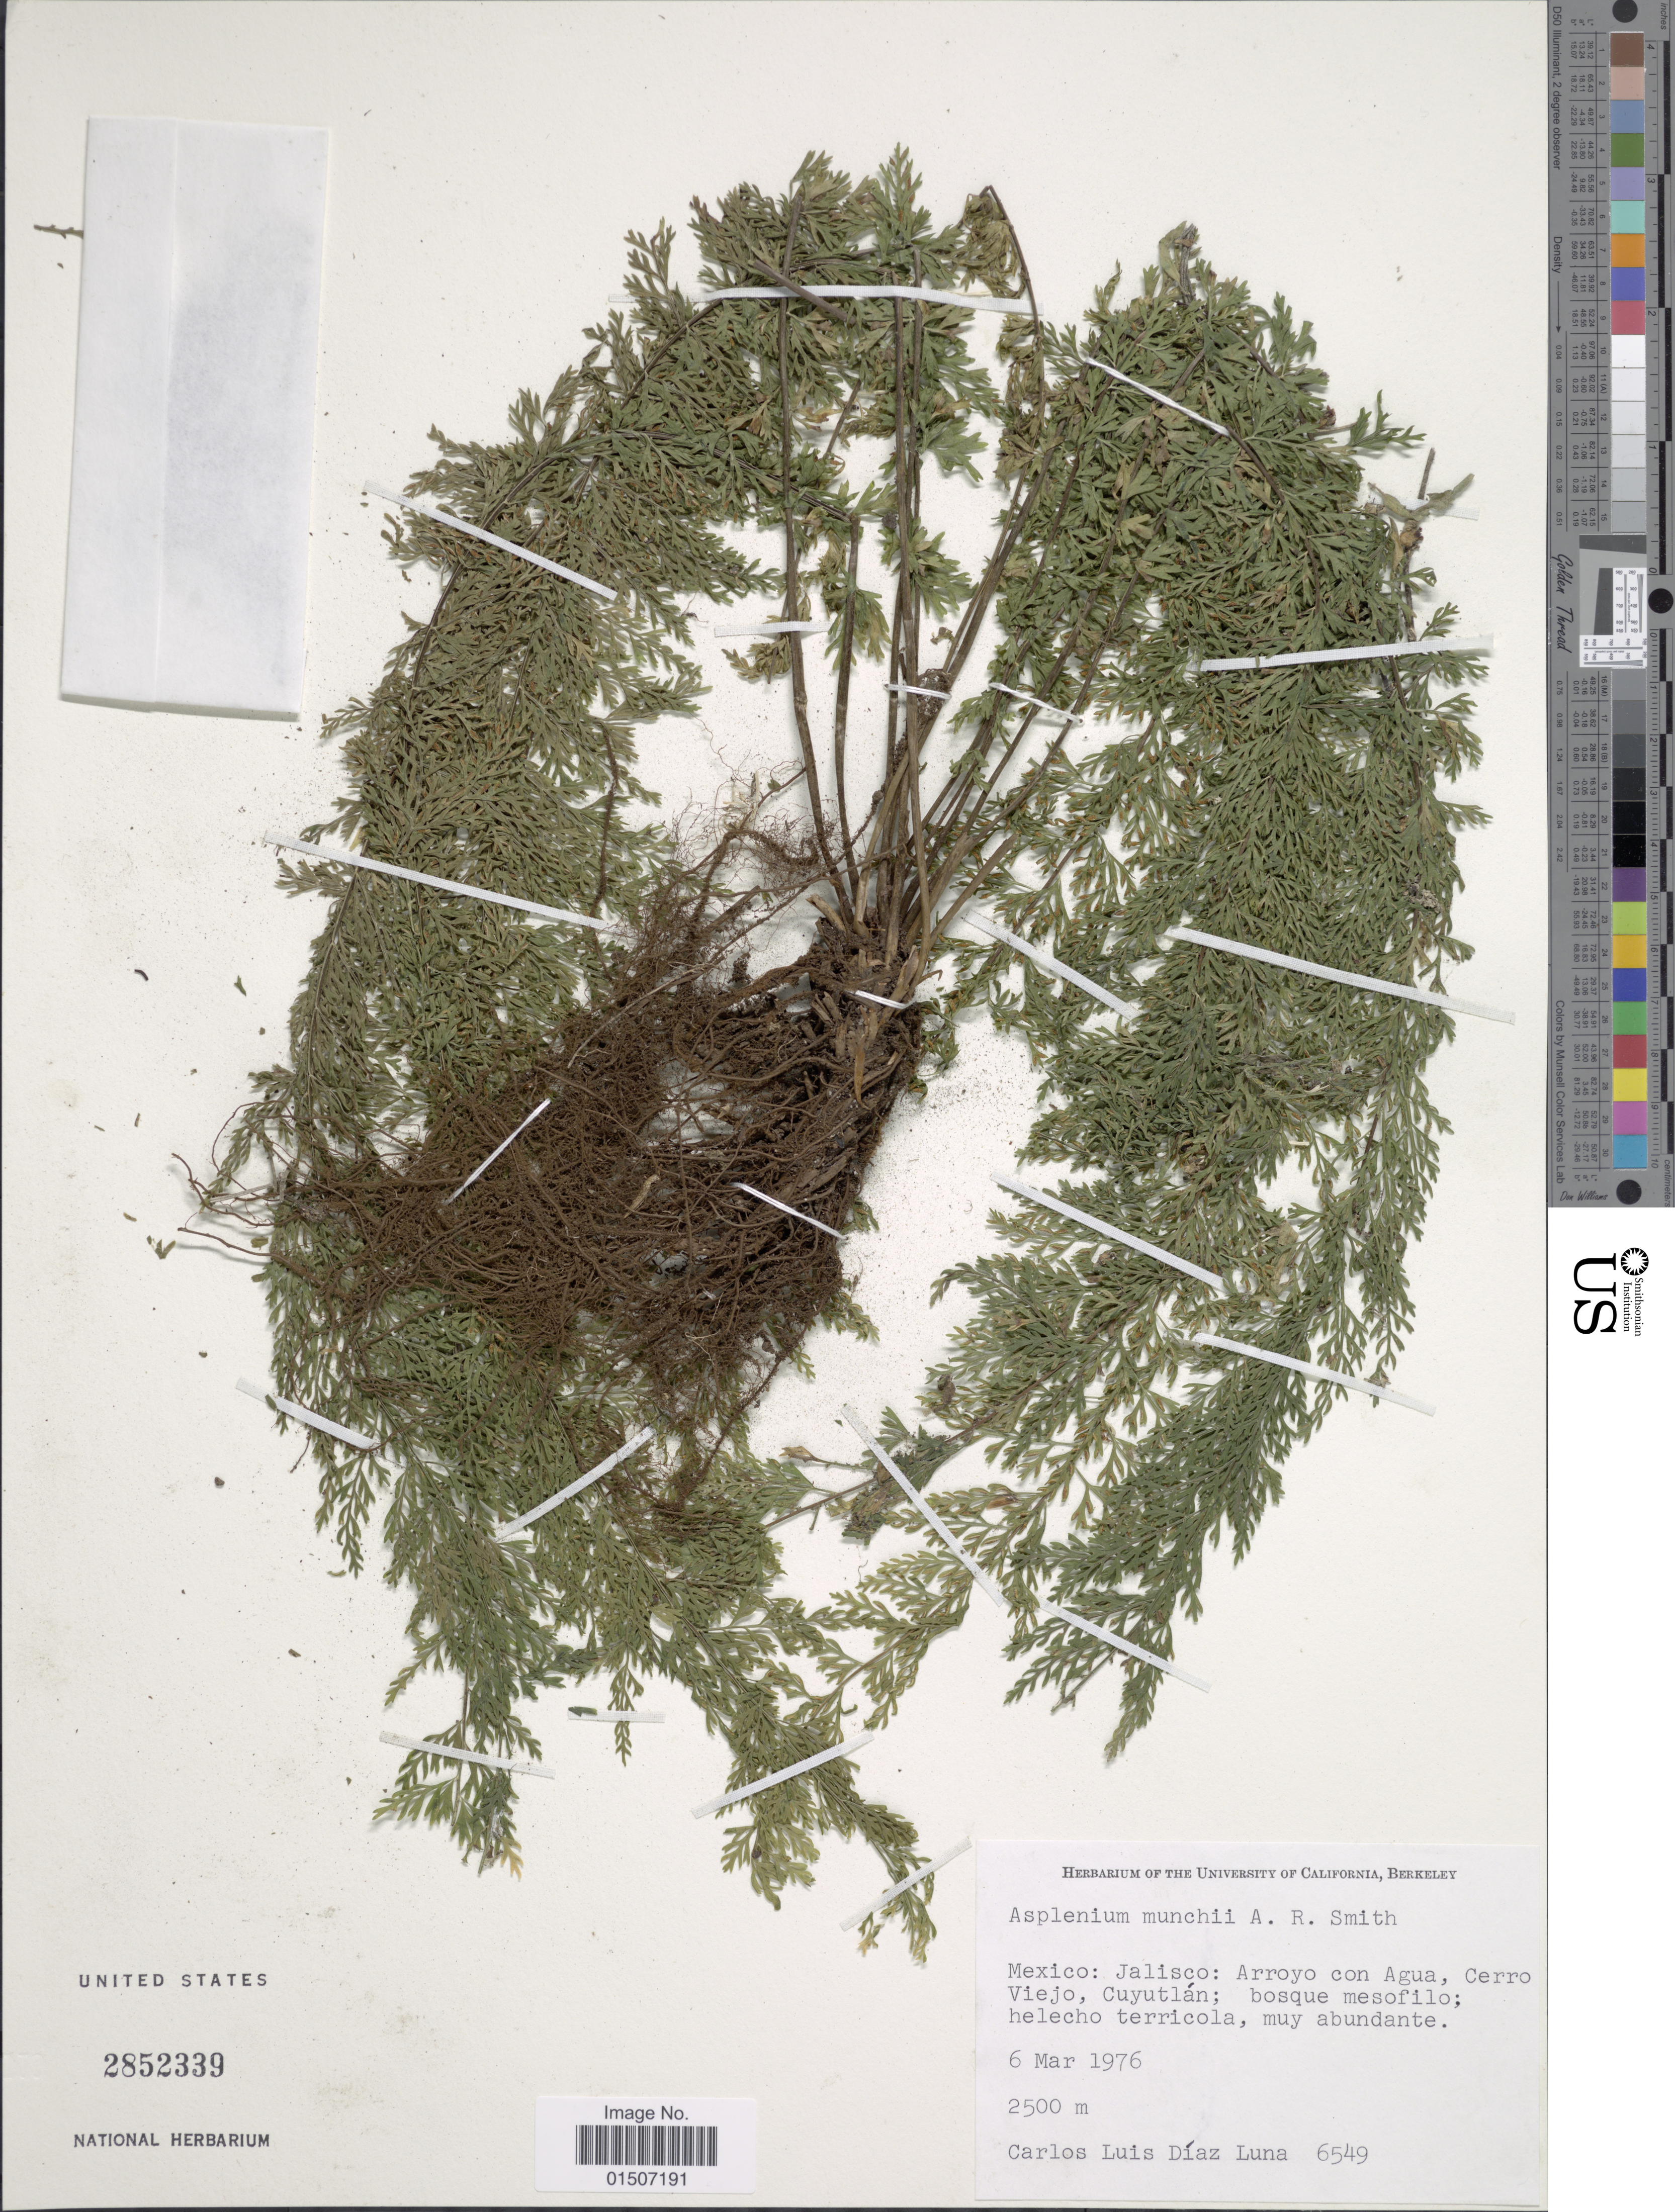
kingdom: Plantae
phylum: Tracheophyta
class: Polypodiopsida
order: Polypodiales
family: Aspleniaceae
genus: Asplenium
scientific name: Asplenium muenchii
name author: A.R. Sm.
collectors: C. Luna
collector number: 6549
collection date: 1976-03-06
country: Mexico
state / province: Jalisco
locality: Arroyo con Agua, Cerro Viejo, Cuyutlán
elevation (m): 2500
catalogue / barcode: US 2852339